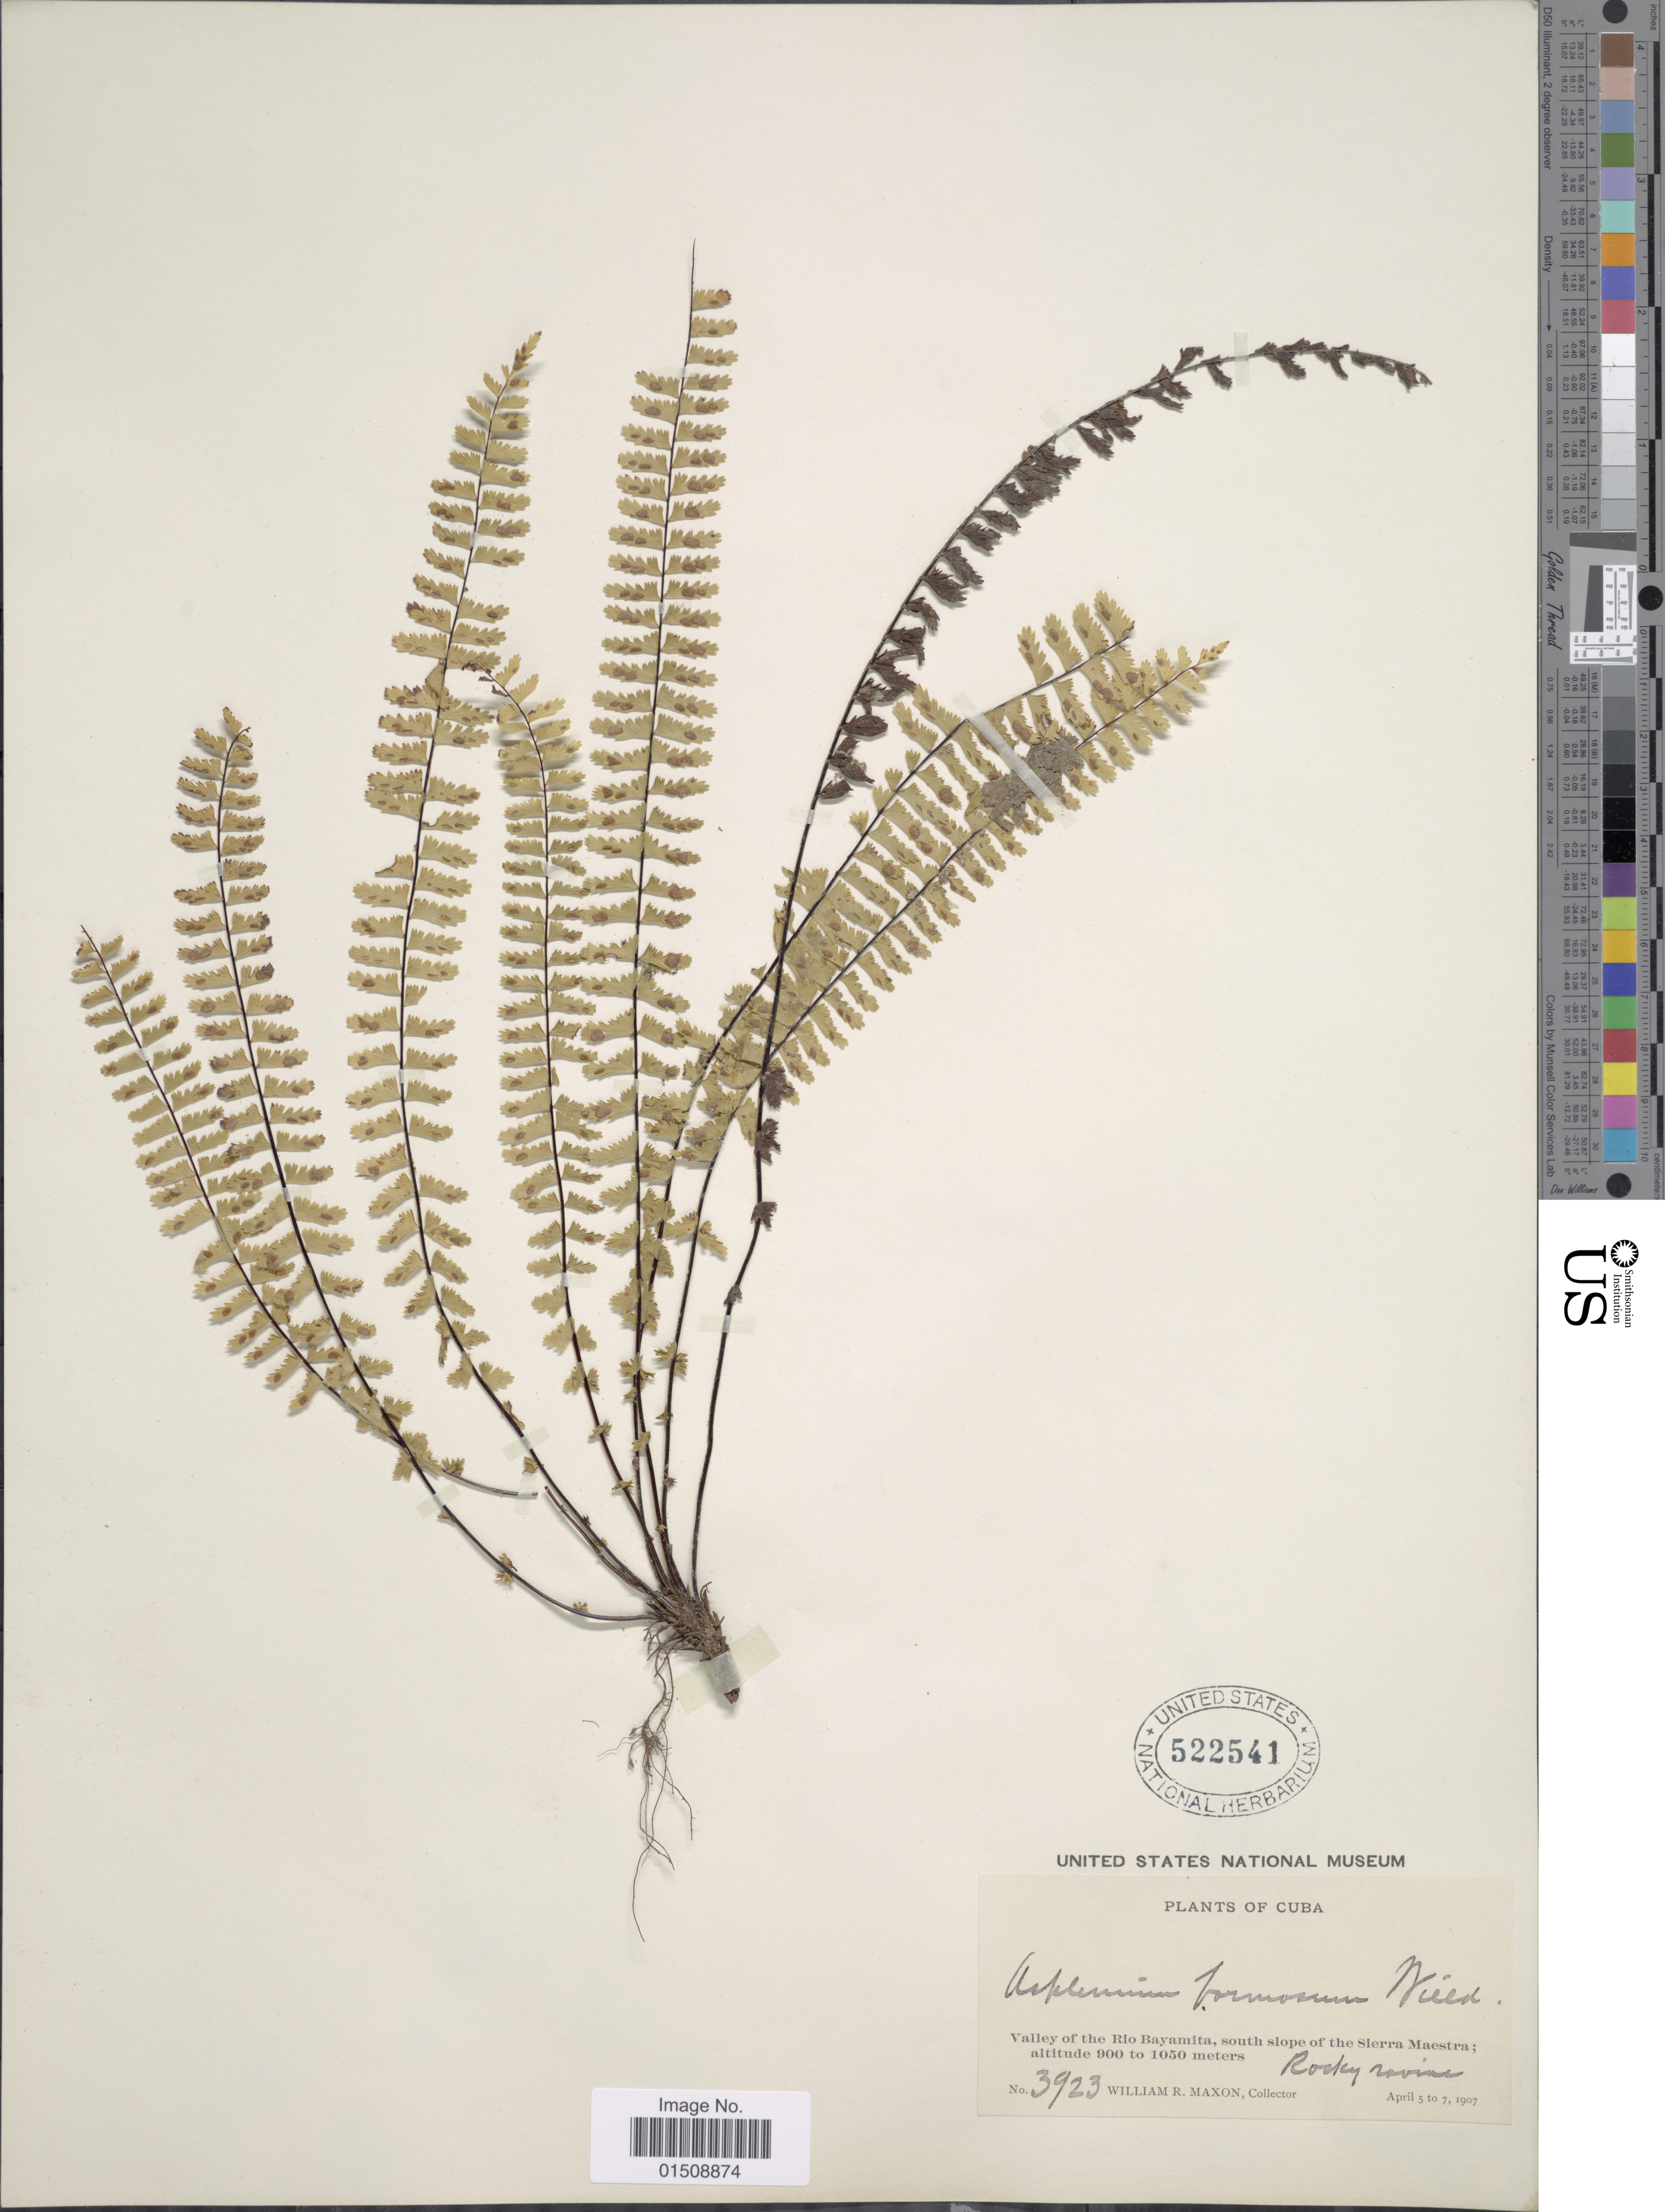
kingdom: Plantae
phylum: Tracheophyta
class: Polypodiopsida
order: Polypodiales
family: Aspleniaceae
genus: Asplenium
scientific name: Asplenium formosum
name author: Willd.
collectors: W. R. Maxon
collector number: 3923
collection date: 1907-04-05/1907-04-07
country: Cuba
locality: Valley of the Rio Bayamita, south slope of the Sierra Maestra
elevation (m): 900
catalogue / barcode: US 522541